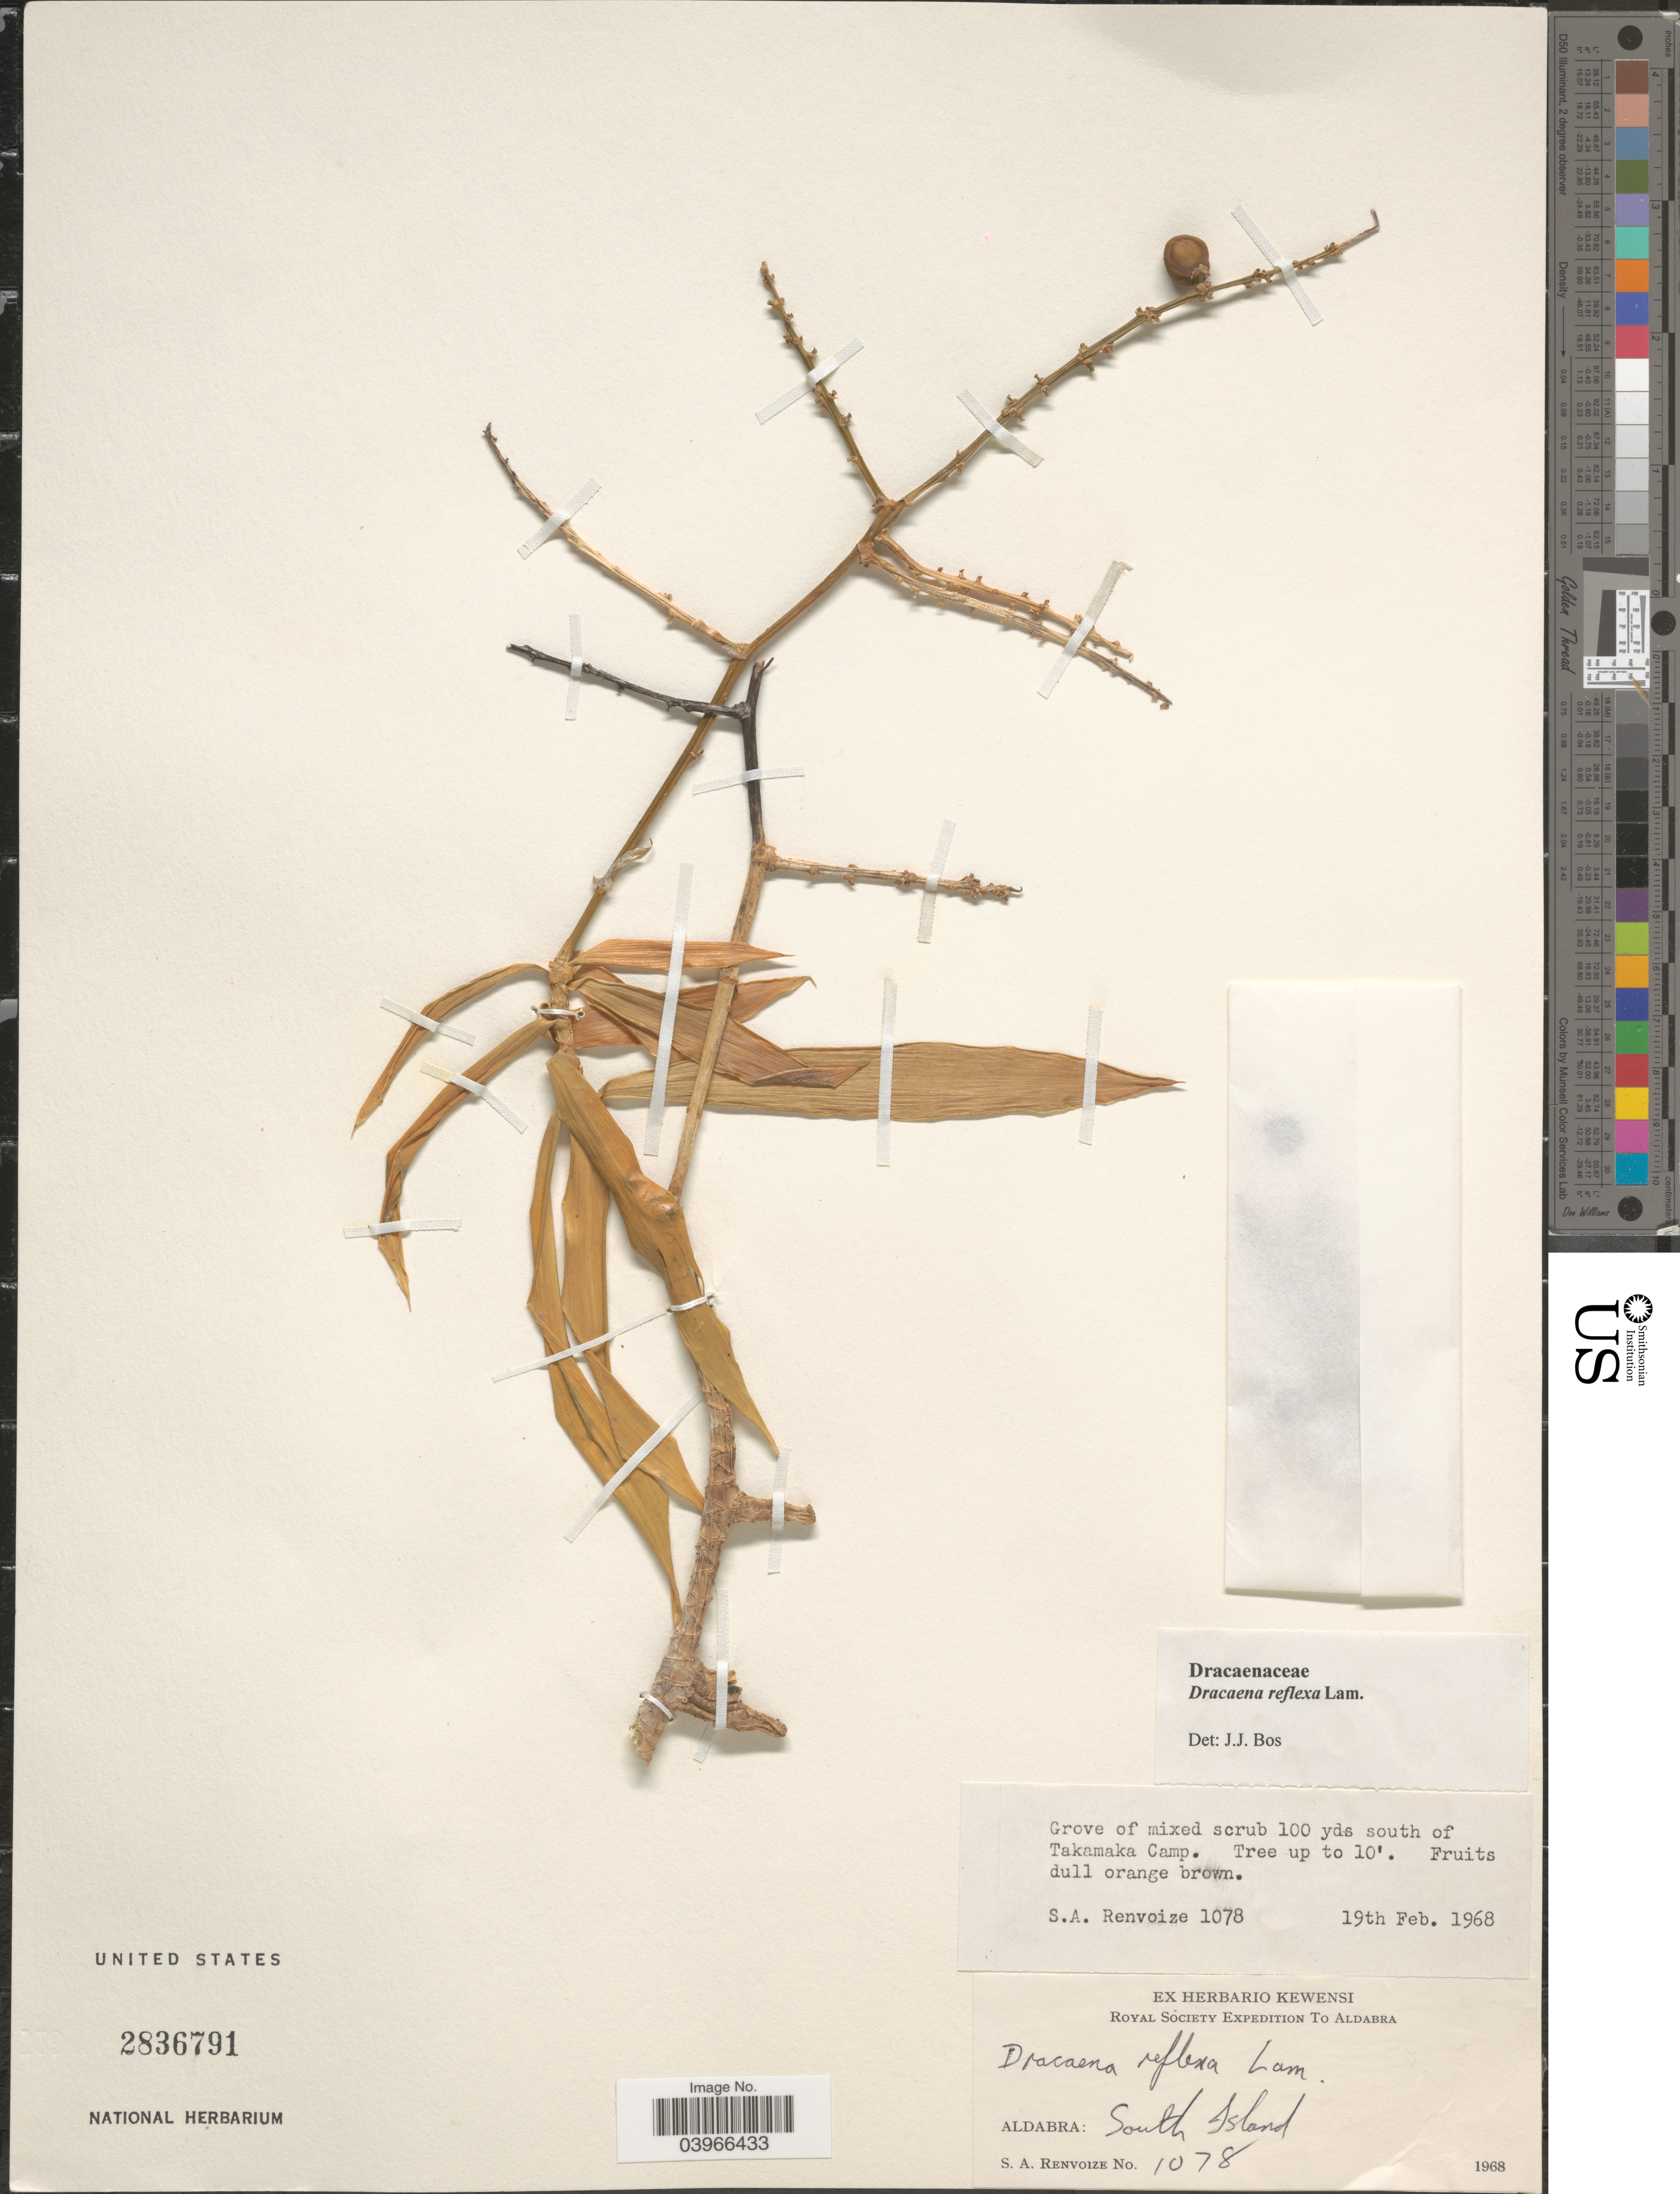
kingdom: Plantae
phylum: Tracheophyta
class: Liliopsida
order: Asparagales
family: Asparagaceae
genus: Dracaena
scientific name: Dracaena reflexa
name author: Lam.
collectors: S. A. Renvoize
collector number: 1078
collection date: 1968-02-19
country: Seychelles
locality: Grove of mixed scrub 100 yds south of Takamaka Camp. Aldabra. Aldabra: South Island.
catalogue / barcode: US 2836791